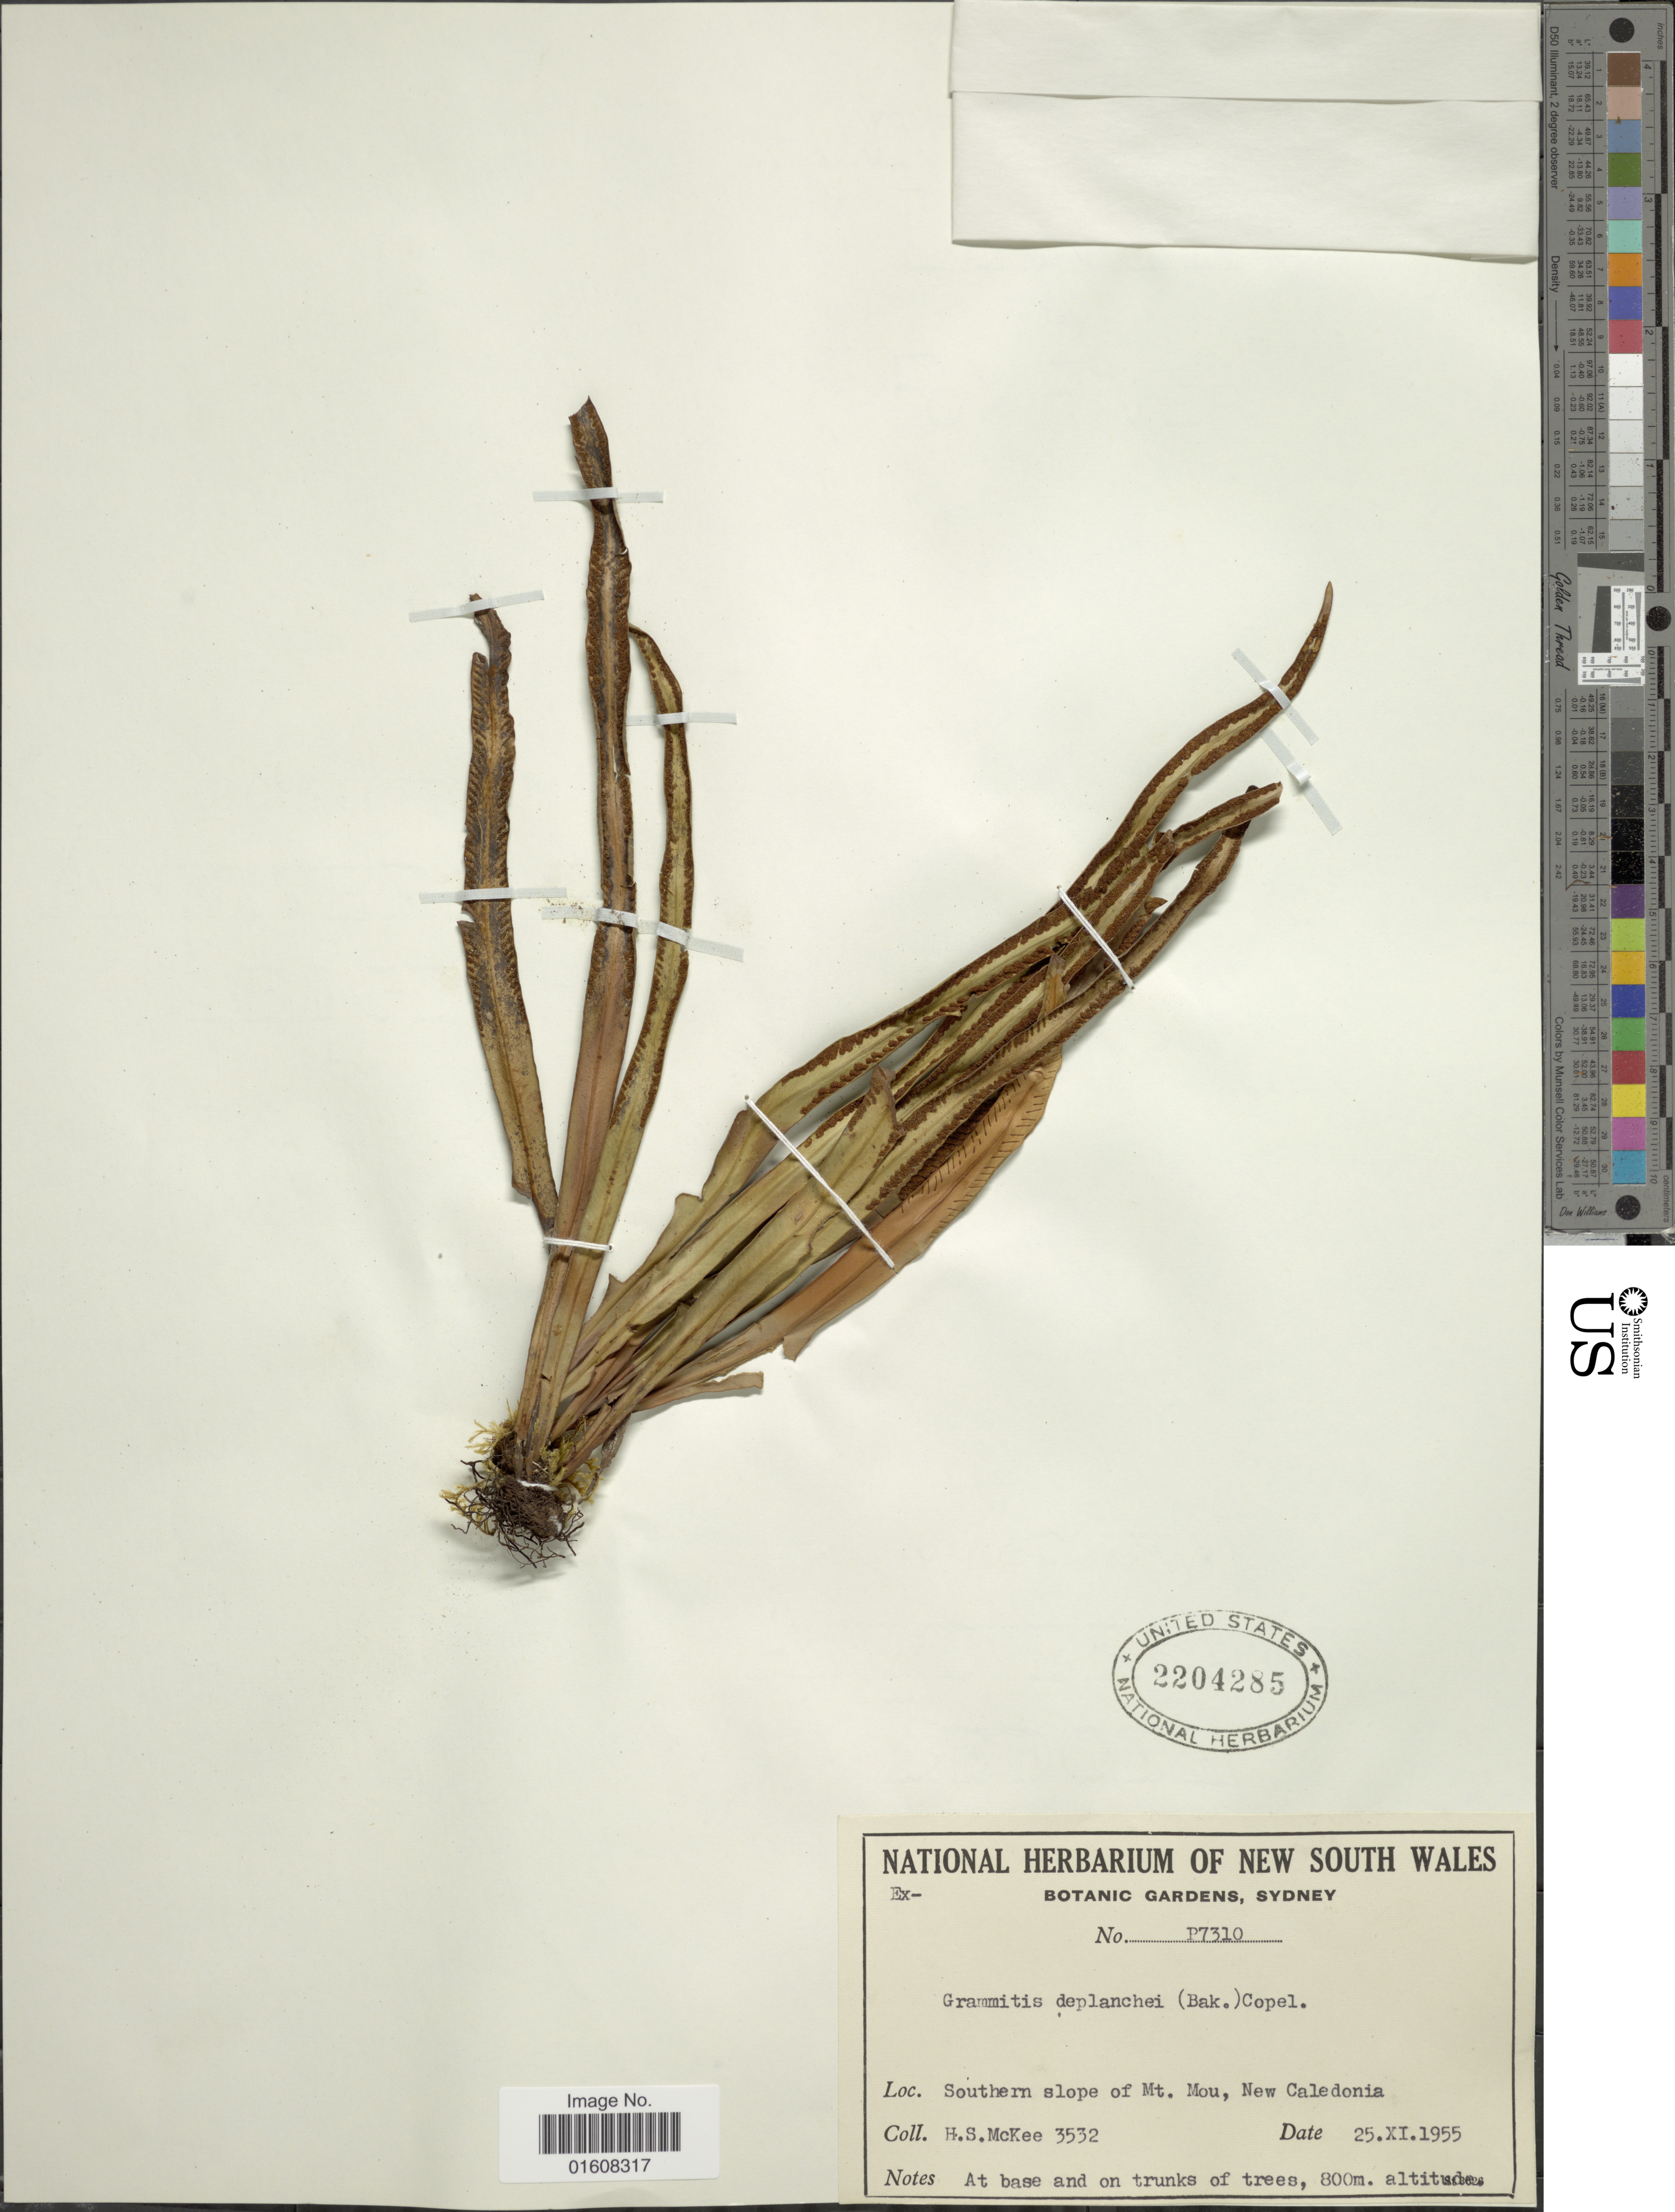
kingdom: Plantae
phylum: Tracheophyta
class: Polypodiopsida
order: Polypodiales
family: Polypodiaceae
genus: Grammitis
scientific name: Grammitis deplanchei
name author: (Baker) Copel.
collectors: H. S. McKee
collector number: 3532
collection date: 1955-11-25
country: New Caledonia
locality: Southern slope of Mt. Mou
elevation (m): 800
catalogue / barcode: US 2204285